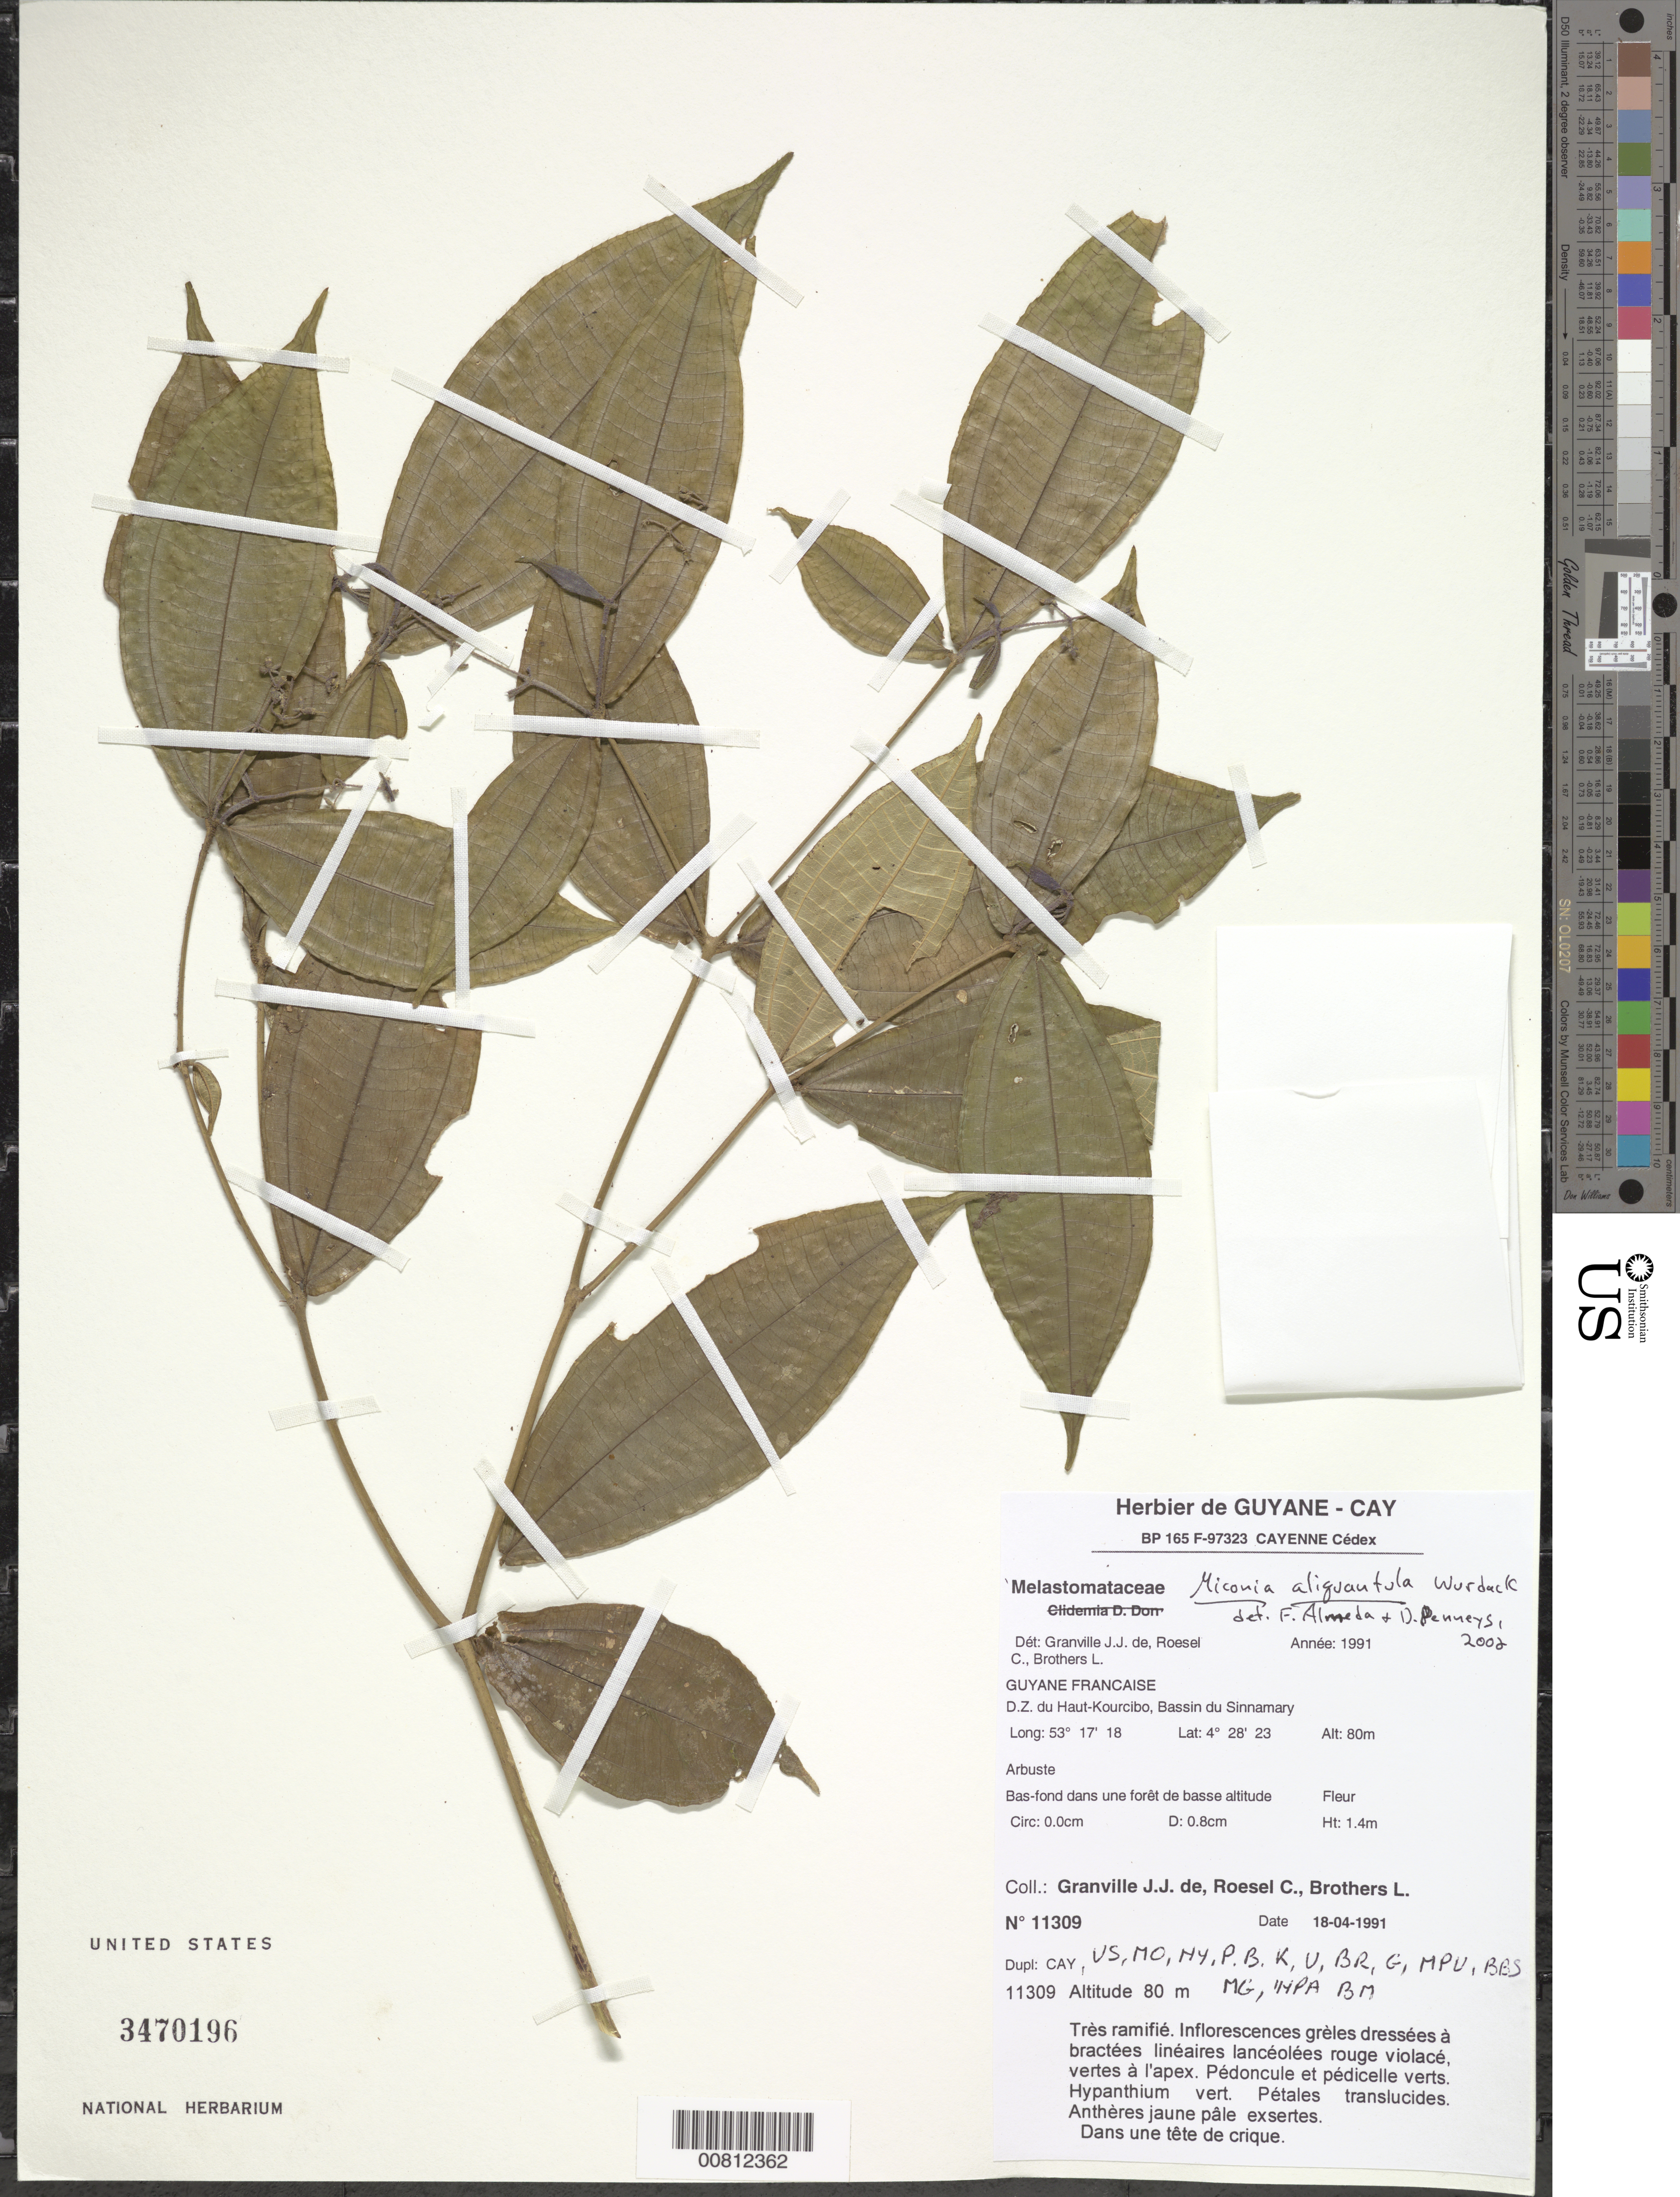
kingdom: Plantae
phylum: Tracheophyta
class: Magnoliopsida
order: Myrtales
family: Melastomataceae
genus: Miconia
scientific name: Miconia aliquantula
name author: Wurdack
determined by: Almeda, F.; Penneys, D. S.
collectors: J.-J. de Granville, C. S. Roesel & L. Brothers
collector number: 11309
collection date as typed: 18-Apr-91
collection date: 1991-04-18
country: French Guiana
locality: D.Z. du Haut-Kourcibo, Bassin du Sinnamary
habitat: Bas-fond dans une forêt de basse altitude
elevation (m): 80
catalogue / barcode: US 3470196